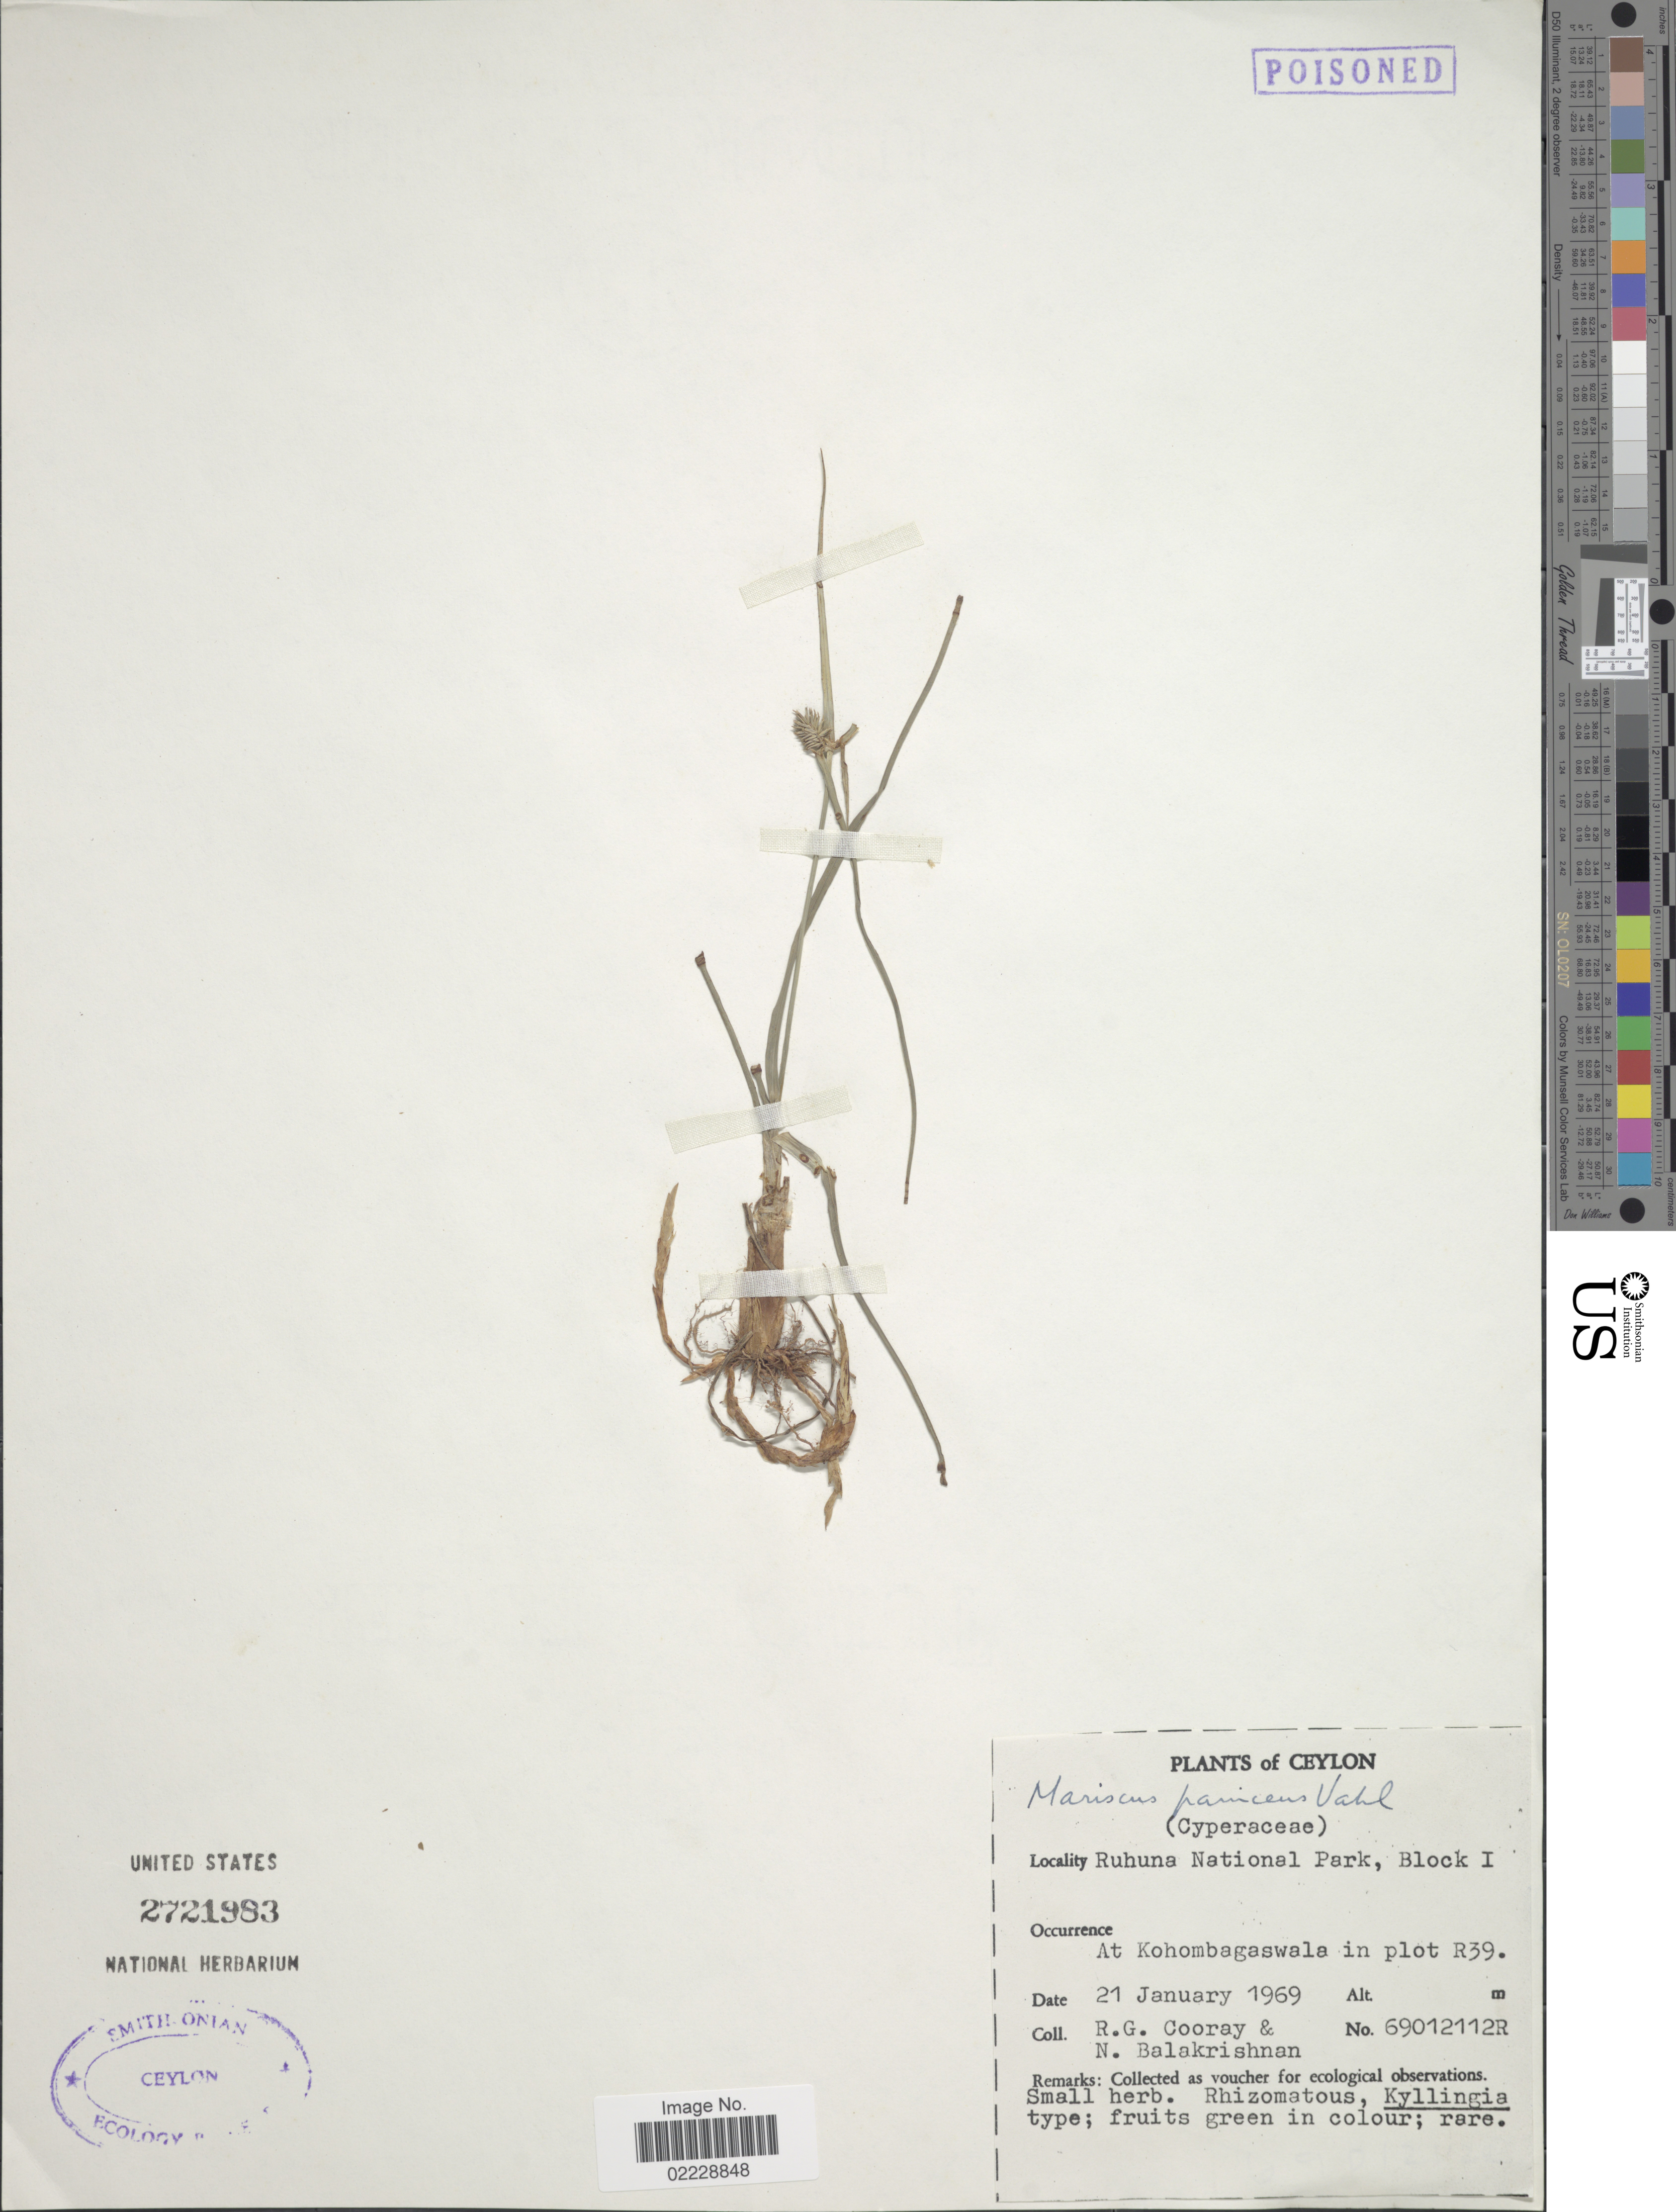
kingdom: Plantae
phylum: Tracheophyta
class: Liliopsida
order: Poales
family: Cyperaceae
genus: Cyperus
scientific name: Cyperus paniceus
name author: (Rottb.) Boeckeler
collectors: R. Cooray & N. Balakrishnan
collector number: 69012112R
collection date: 1969-11-21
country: Sri Lanka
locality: Ceylon, Ruhuna National Park, Block I, At Kohombagaswala in Plot R39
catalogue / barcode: US 2721983